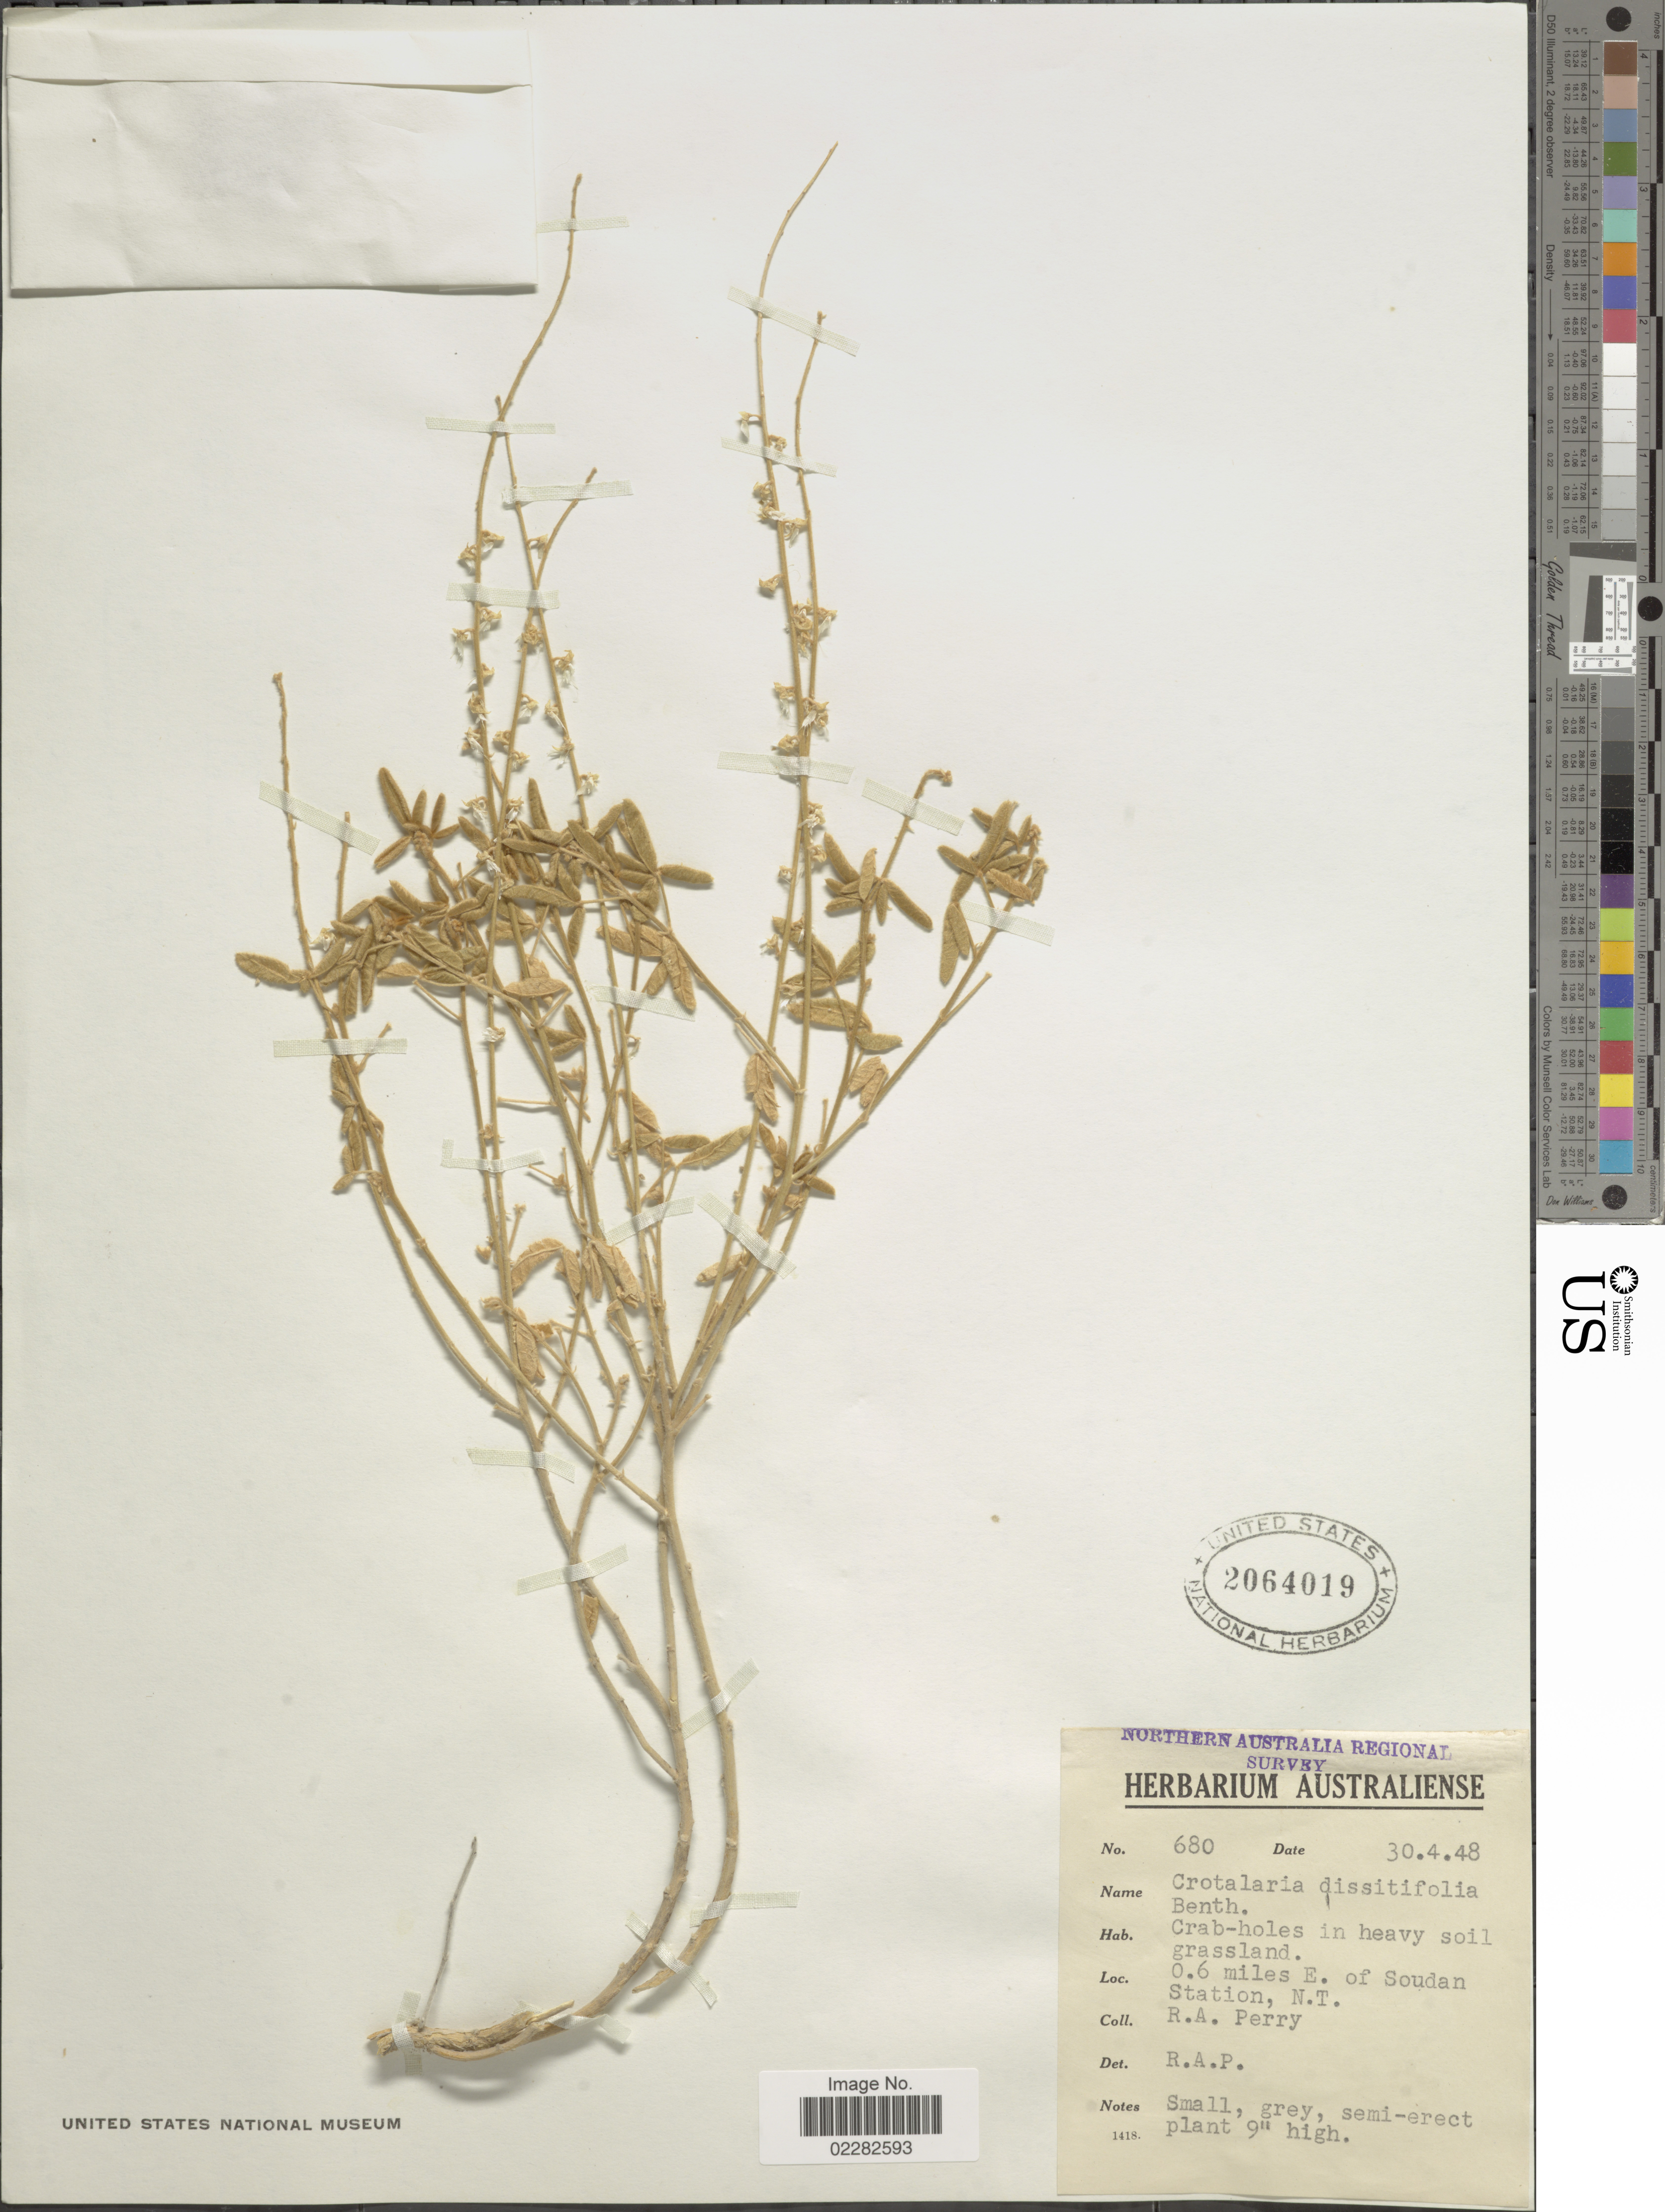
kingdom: Plantae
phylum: Tracheophyta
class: Magnoliopsida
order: Fabales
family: Fabaceae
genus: Crotalaria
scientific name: Crotalaria dissitiflora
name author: Benth.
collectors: Perry, R. A.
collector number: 680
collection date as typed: Transcribed d/m/y: 30/4/48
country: Australia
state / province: Northern Territory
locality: Northern Australia, Crab-holes in heavy soil grassland, 0.6 miles E. of Soudan Station, N.T.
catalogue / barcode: US 2064019